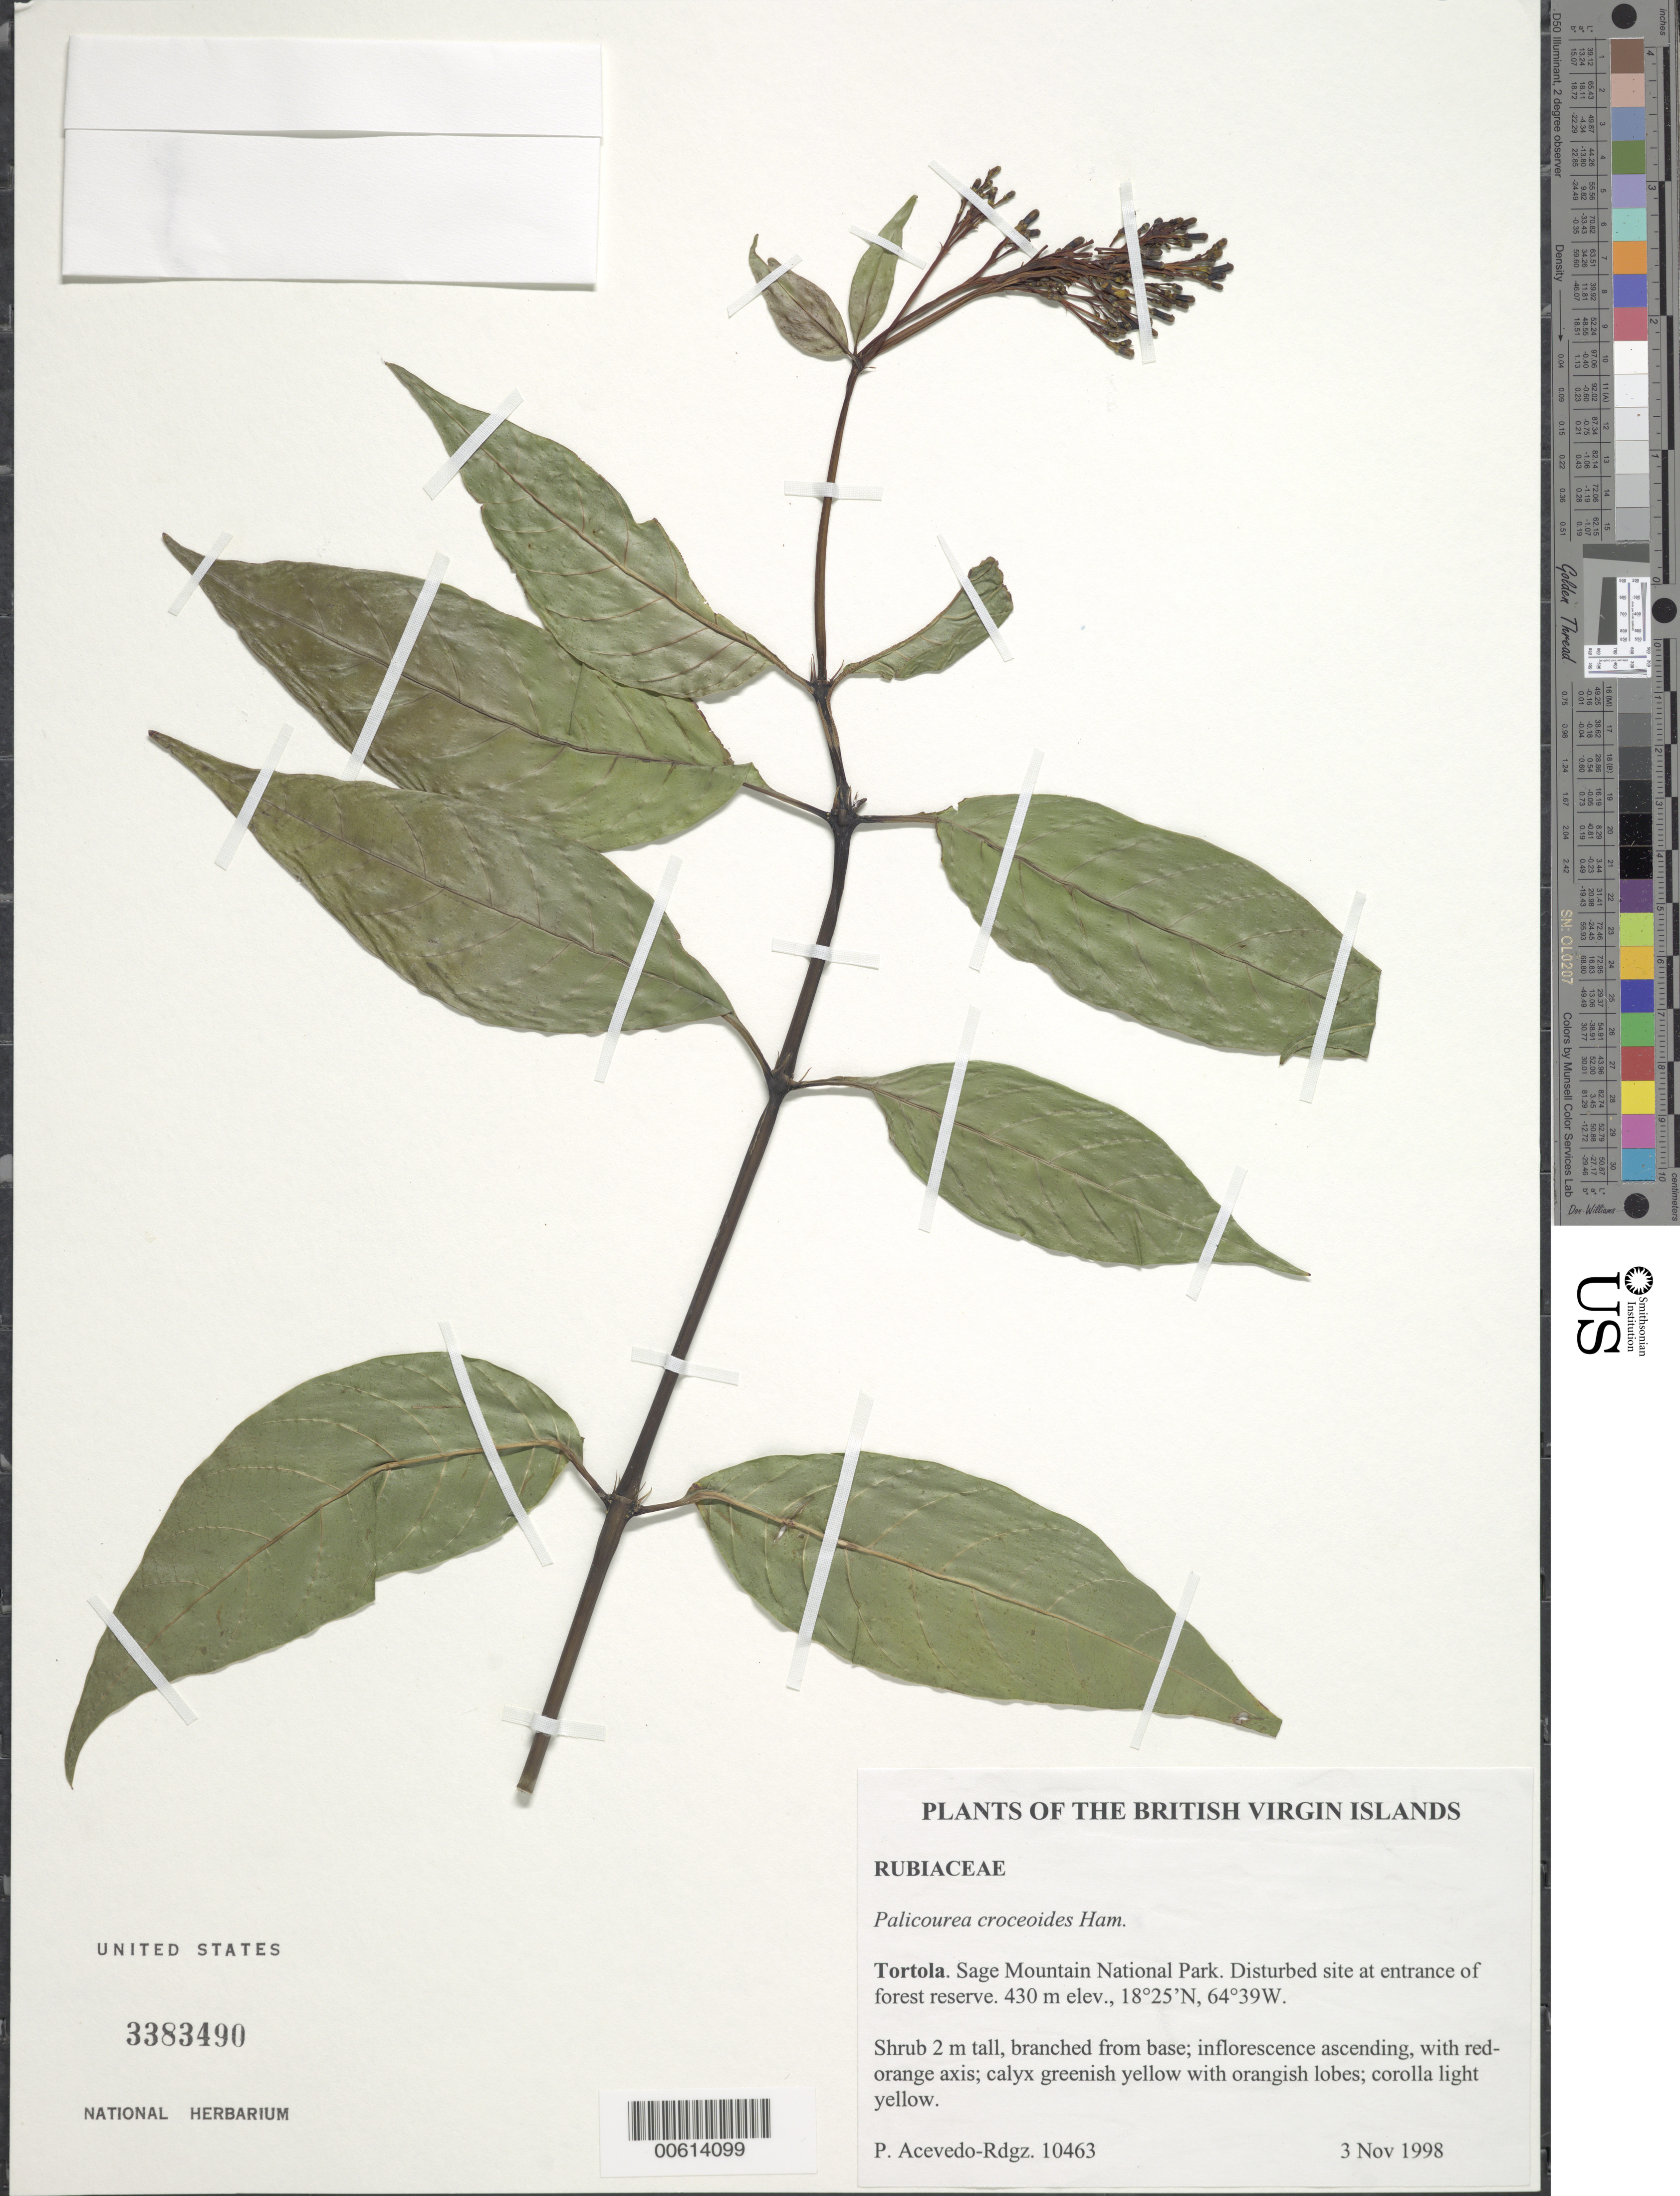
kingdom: Plantae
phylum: Tracheophyta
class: Magnoliopsida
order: Gentianales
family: Rubiaceae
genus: Palicourea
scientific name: Palicourea croceoides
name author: Desv. ex Ham.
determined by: Acevedo-Rodríguez, P., (BOT), Smithsonian Institution - National Museum of Natural History (UNITED STATES)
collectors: P. Acevedo-Rodr.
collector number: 10463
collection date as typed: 03 Nov 1998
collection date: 1998-11-03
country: British Virgin Islands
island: Tortola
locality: Sage Mountain National Park.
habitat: Late secondary forest.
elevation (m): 430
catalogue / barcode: US 3383490